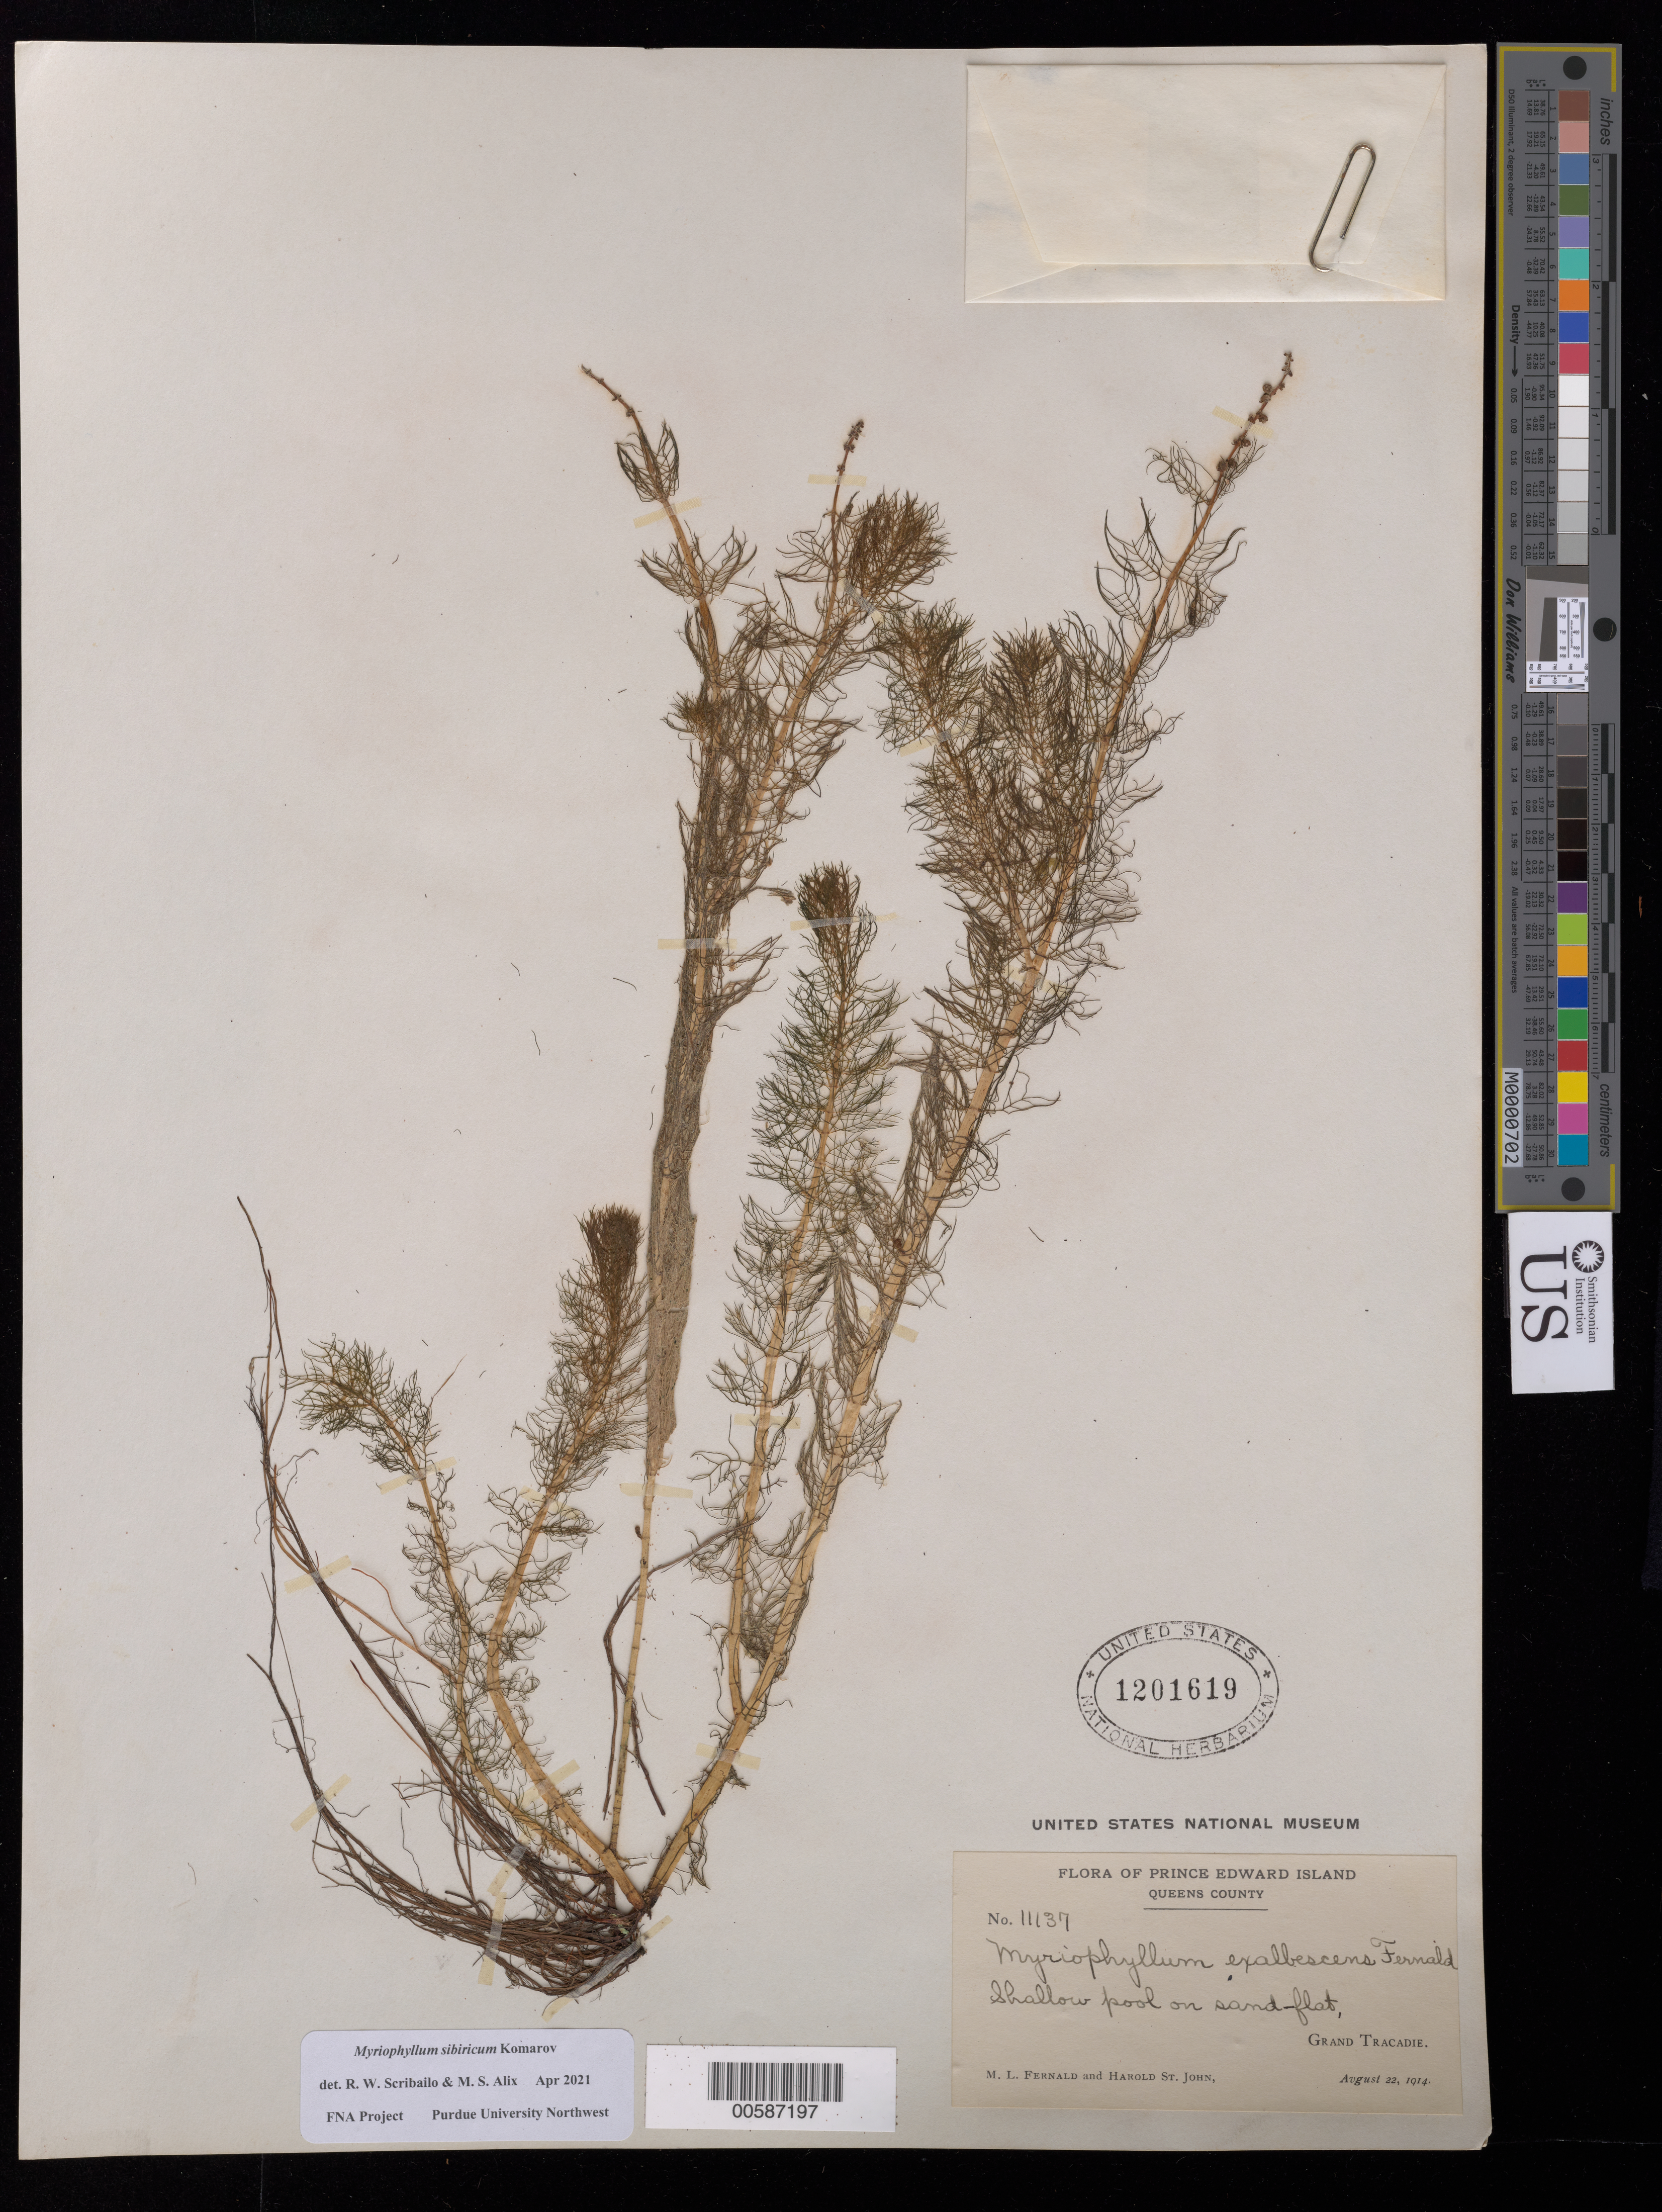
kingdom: Plantae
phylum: Tracheophyta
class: Magnoliopsida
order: Saxifragales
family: Haloragaceae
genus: Myriophyllum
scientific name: Myriophyllum sibiricum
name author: Kom.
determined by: Scribailo, R. W.; Alix, M. S.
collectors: M. L. Fernald & H. St. John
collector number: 11137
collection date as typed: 22 Aug 1914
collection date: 1914-08-22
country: Canada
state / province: Prince Edward Island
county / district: Queens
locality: Grand Tracadie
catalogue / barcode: US 1201619